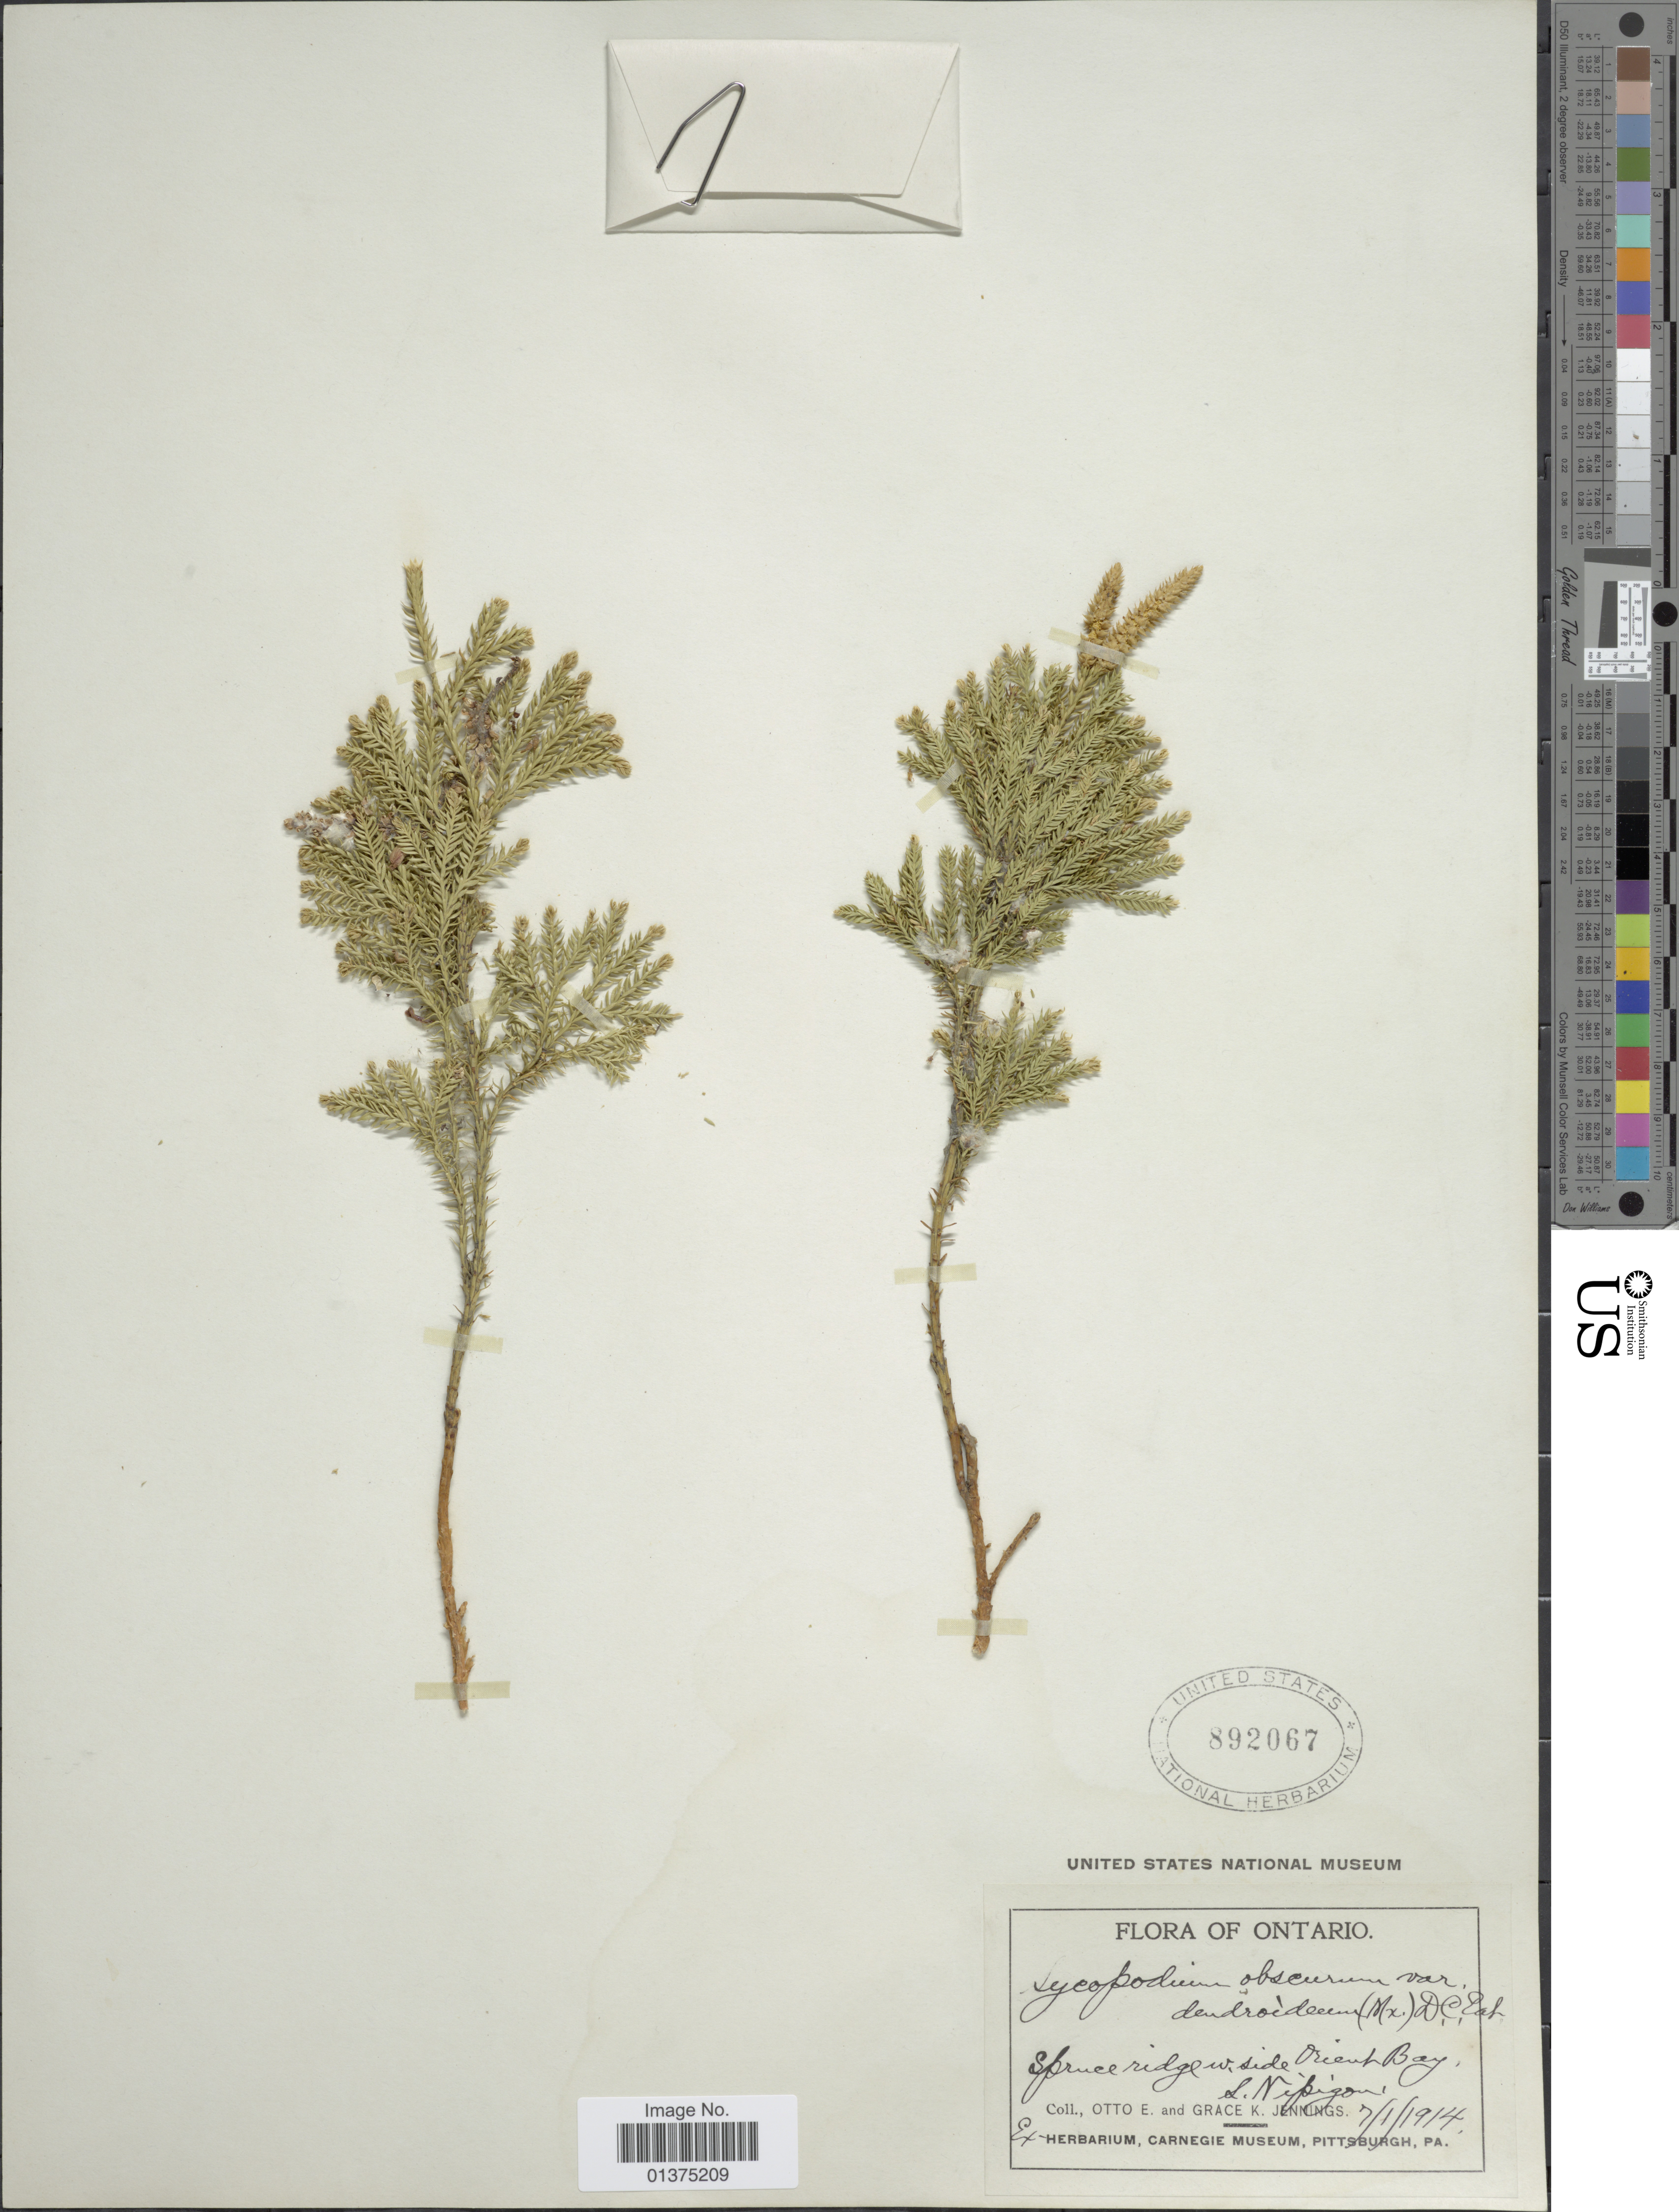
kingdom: Plantae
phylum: Tracheophyta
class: Lycopodiopsida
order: Lycopodiales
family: Lycopodiaceae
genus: Dendrolycopodium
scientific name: Dendrolycopodium dendroideum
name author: (Michx.) A. Haines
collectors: O. E. Jennings & G. K. Jennings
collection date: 1914-01-07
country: Canada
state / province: Ontario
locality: Spruce ridge w. side Orient Bay, L. Nipigon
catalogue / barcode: US 892067